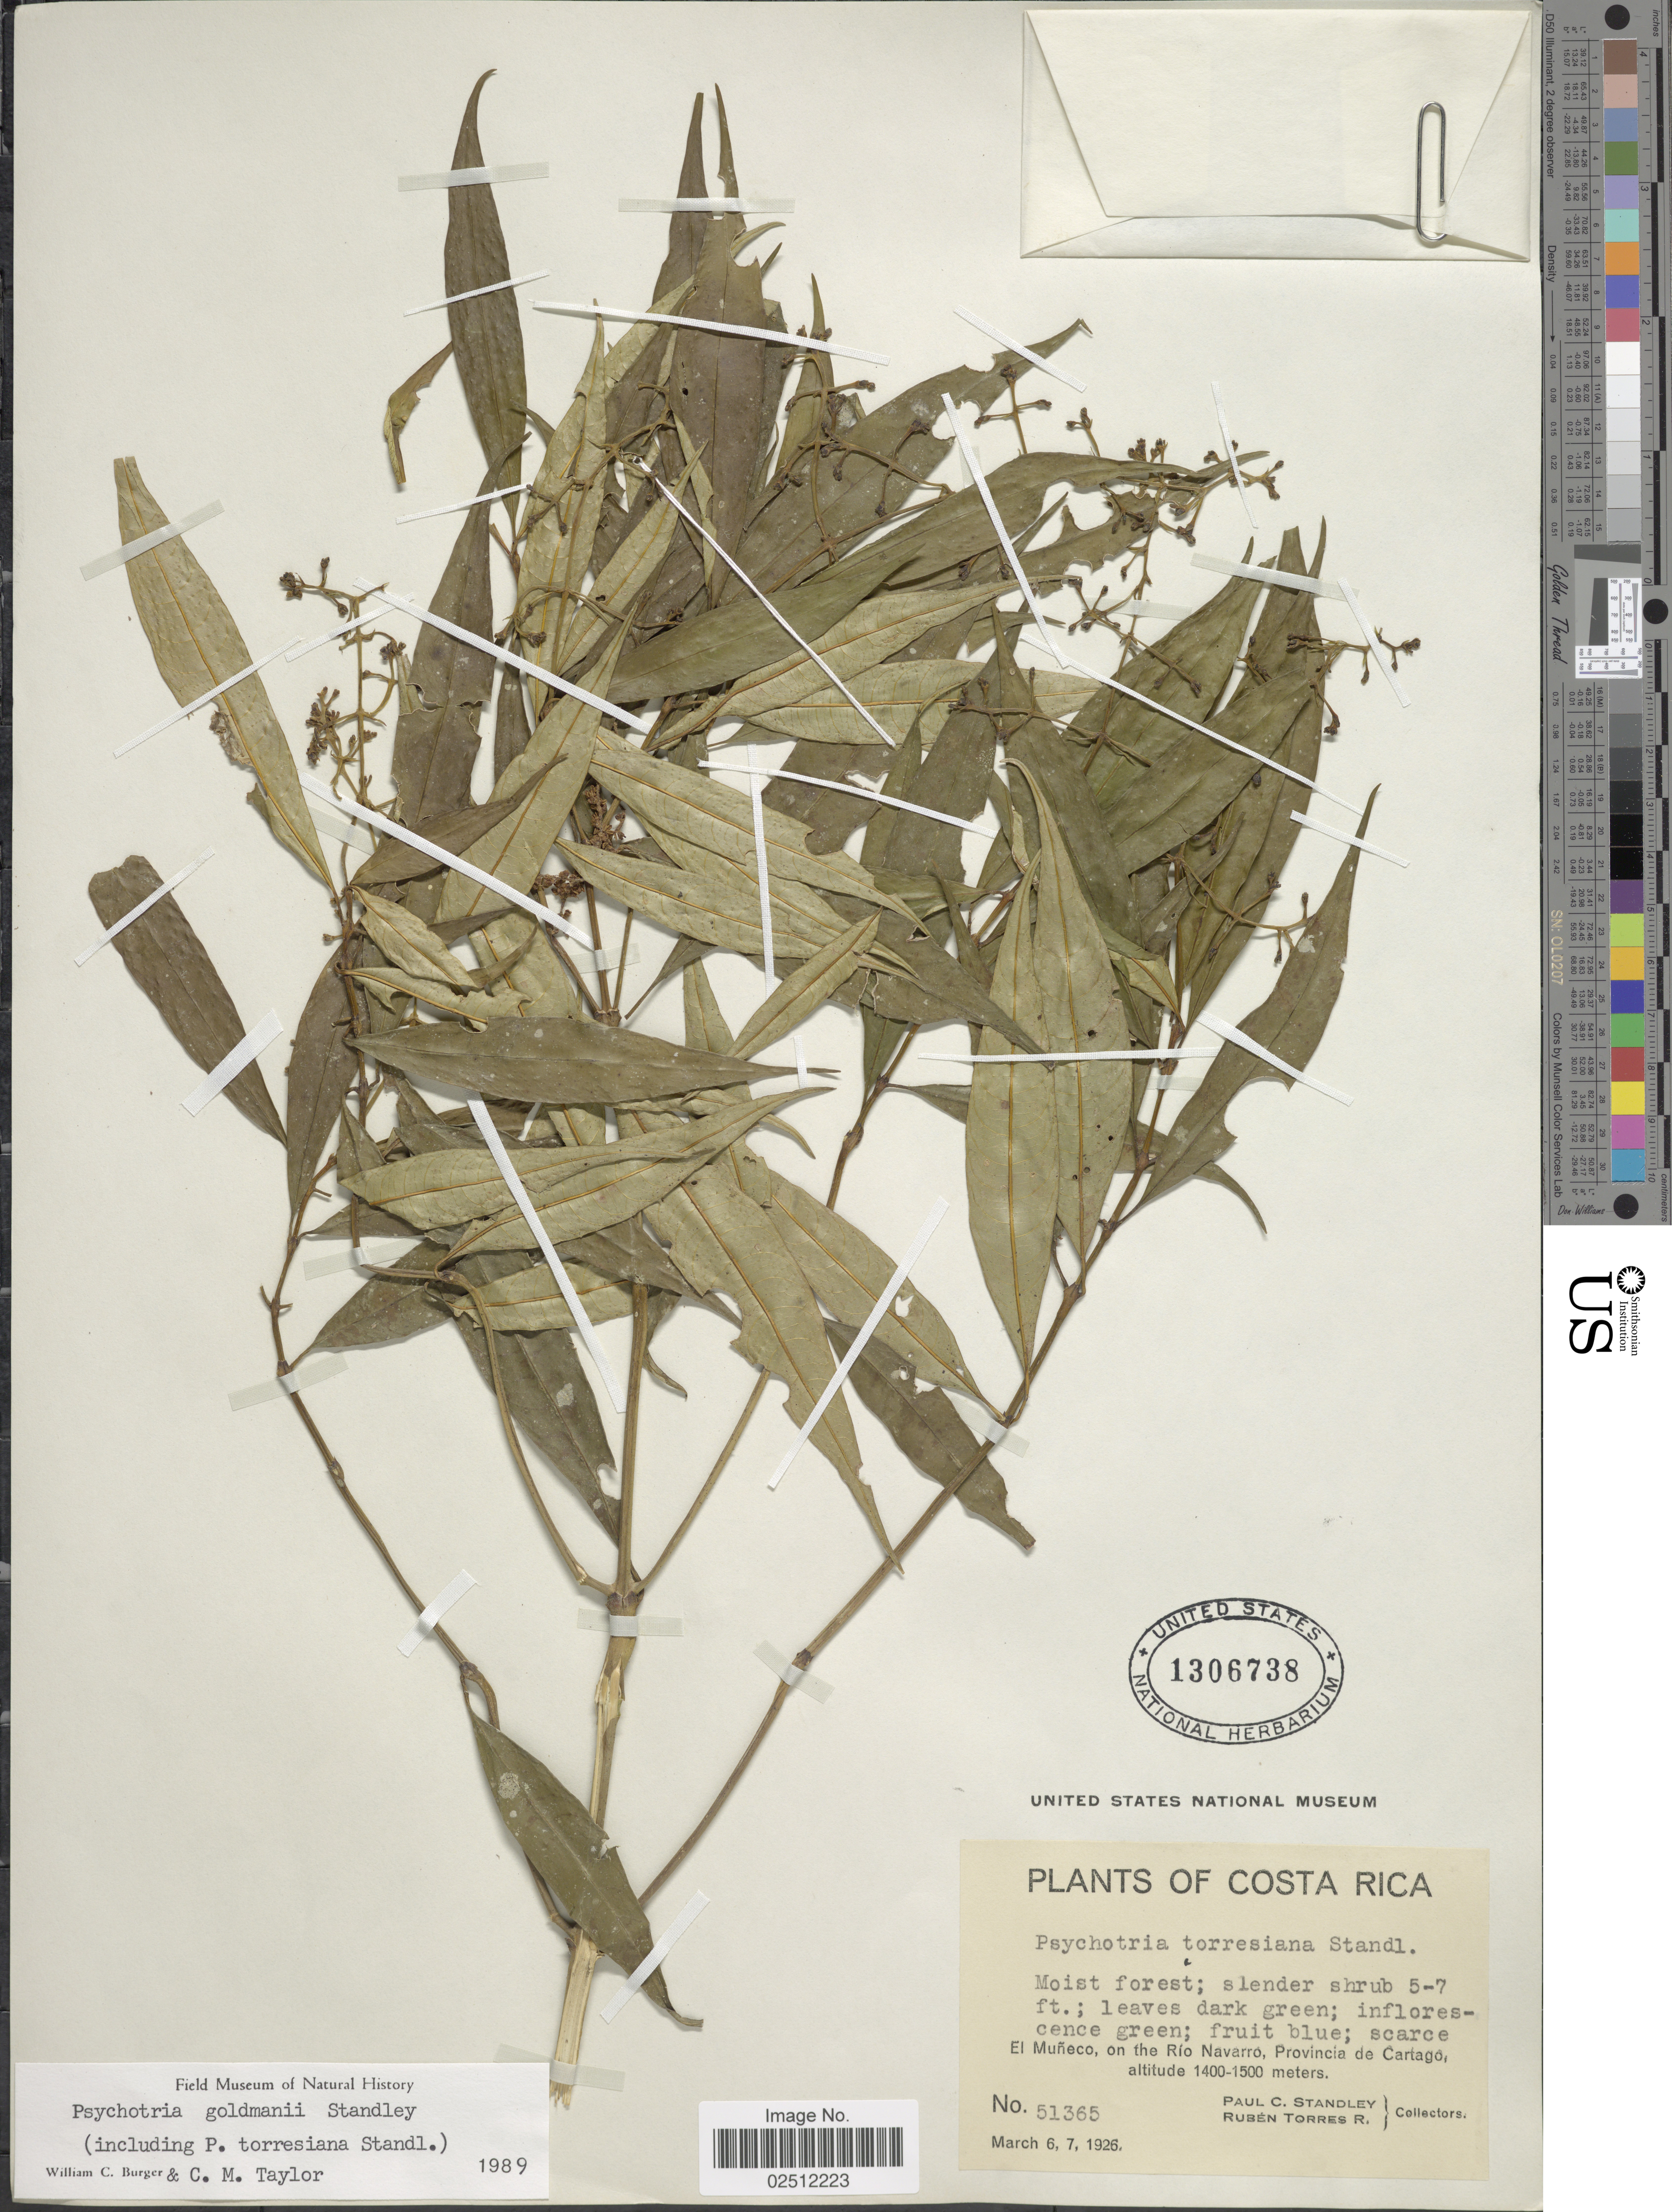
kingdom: Plantae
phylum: Tracheophyta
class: Magnoliopsida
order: Gentianales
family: Rubiaceae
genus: Psychotria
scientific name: Psychotria goldmanii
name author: Standl.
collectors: P. C. Standley & R. Torres Rojas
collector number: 51365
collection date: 1926-03-06/1926-03-07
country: Costa Rica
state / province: Cartago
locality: Moist forest; El Muñeco, on the Río Navarro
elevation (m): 1400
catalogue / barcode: US 1306738